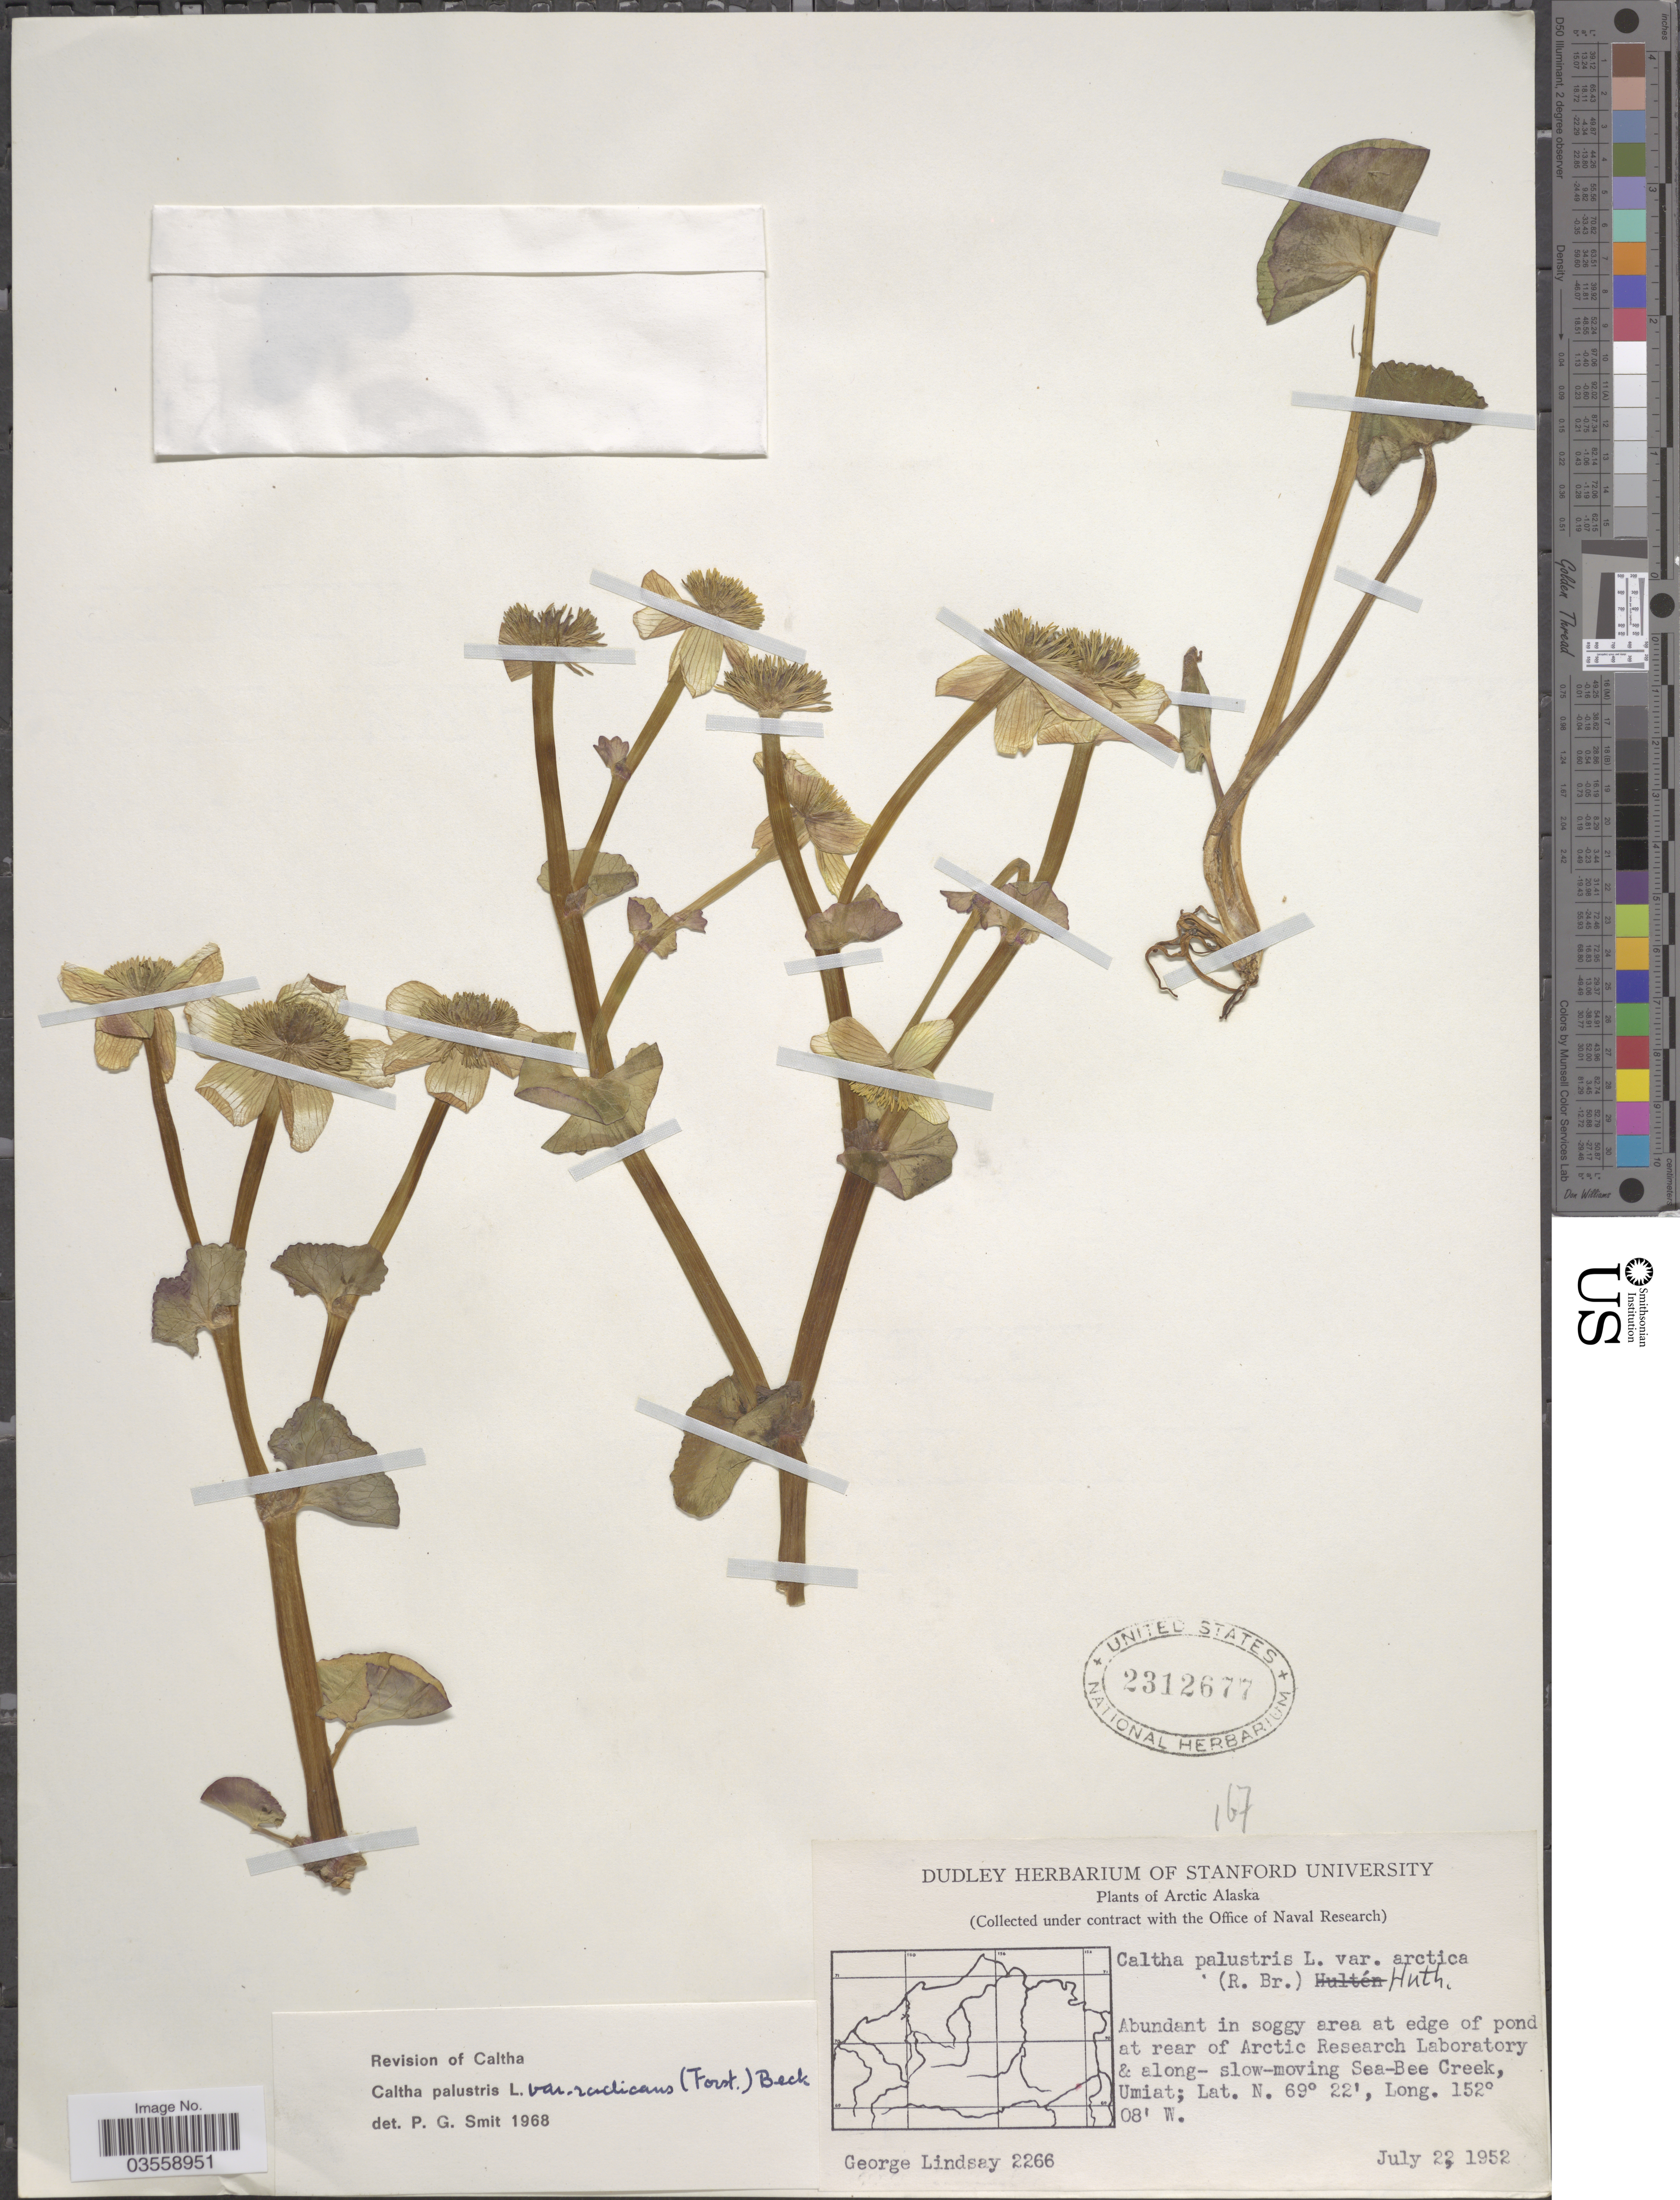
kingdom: Plantae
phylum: Tracheophyta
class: Magnoliopsida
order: Ranunculales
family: Ranunculaceae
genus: Caltha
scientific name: Caltha palustris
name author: L.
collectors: G. Lindsay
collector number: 2266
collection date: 1952-07-22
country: United States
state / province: Alaska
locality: Arctic Alaska. Edge of pond at rear of Arctic Research Laboratory & along - slow - moving Sea-Bee Creek, Umiat.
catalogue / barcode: US 2312677